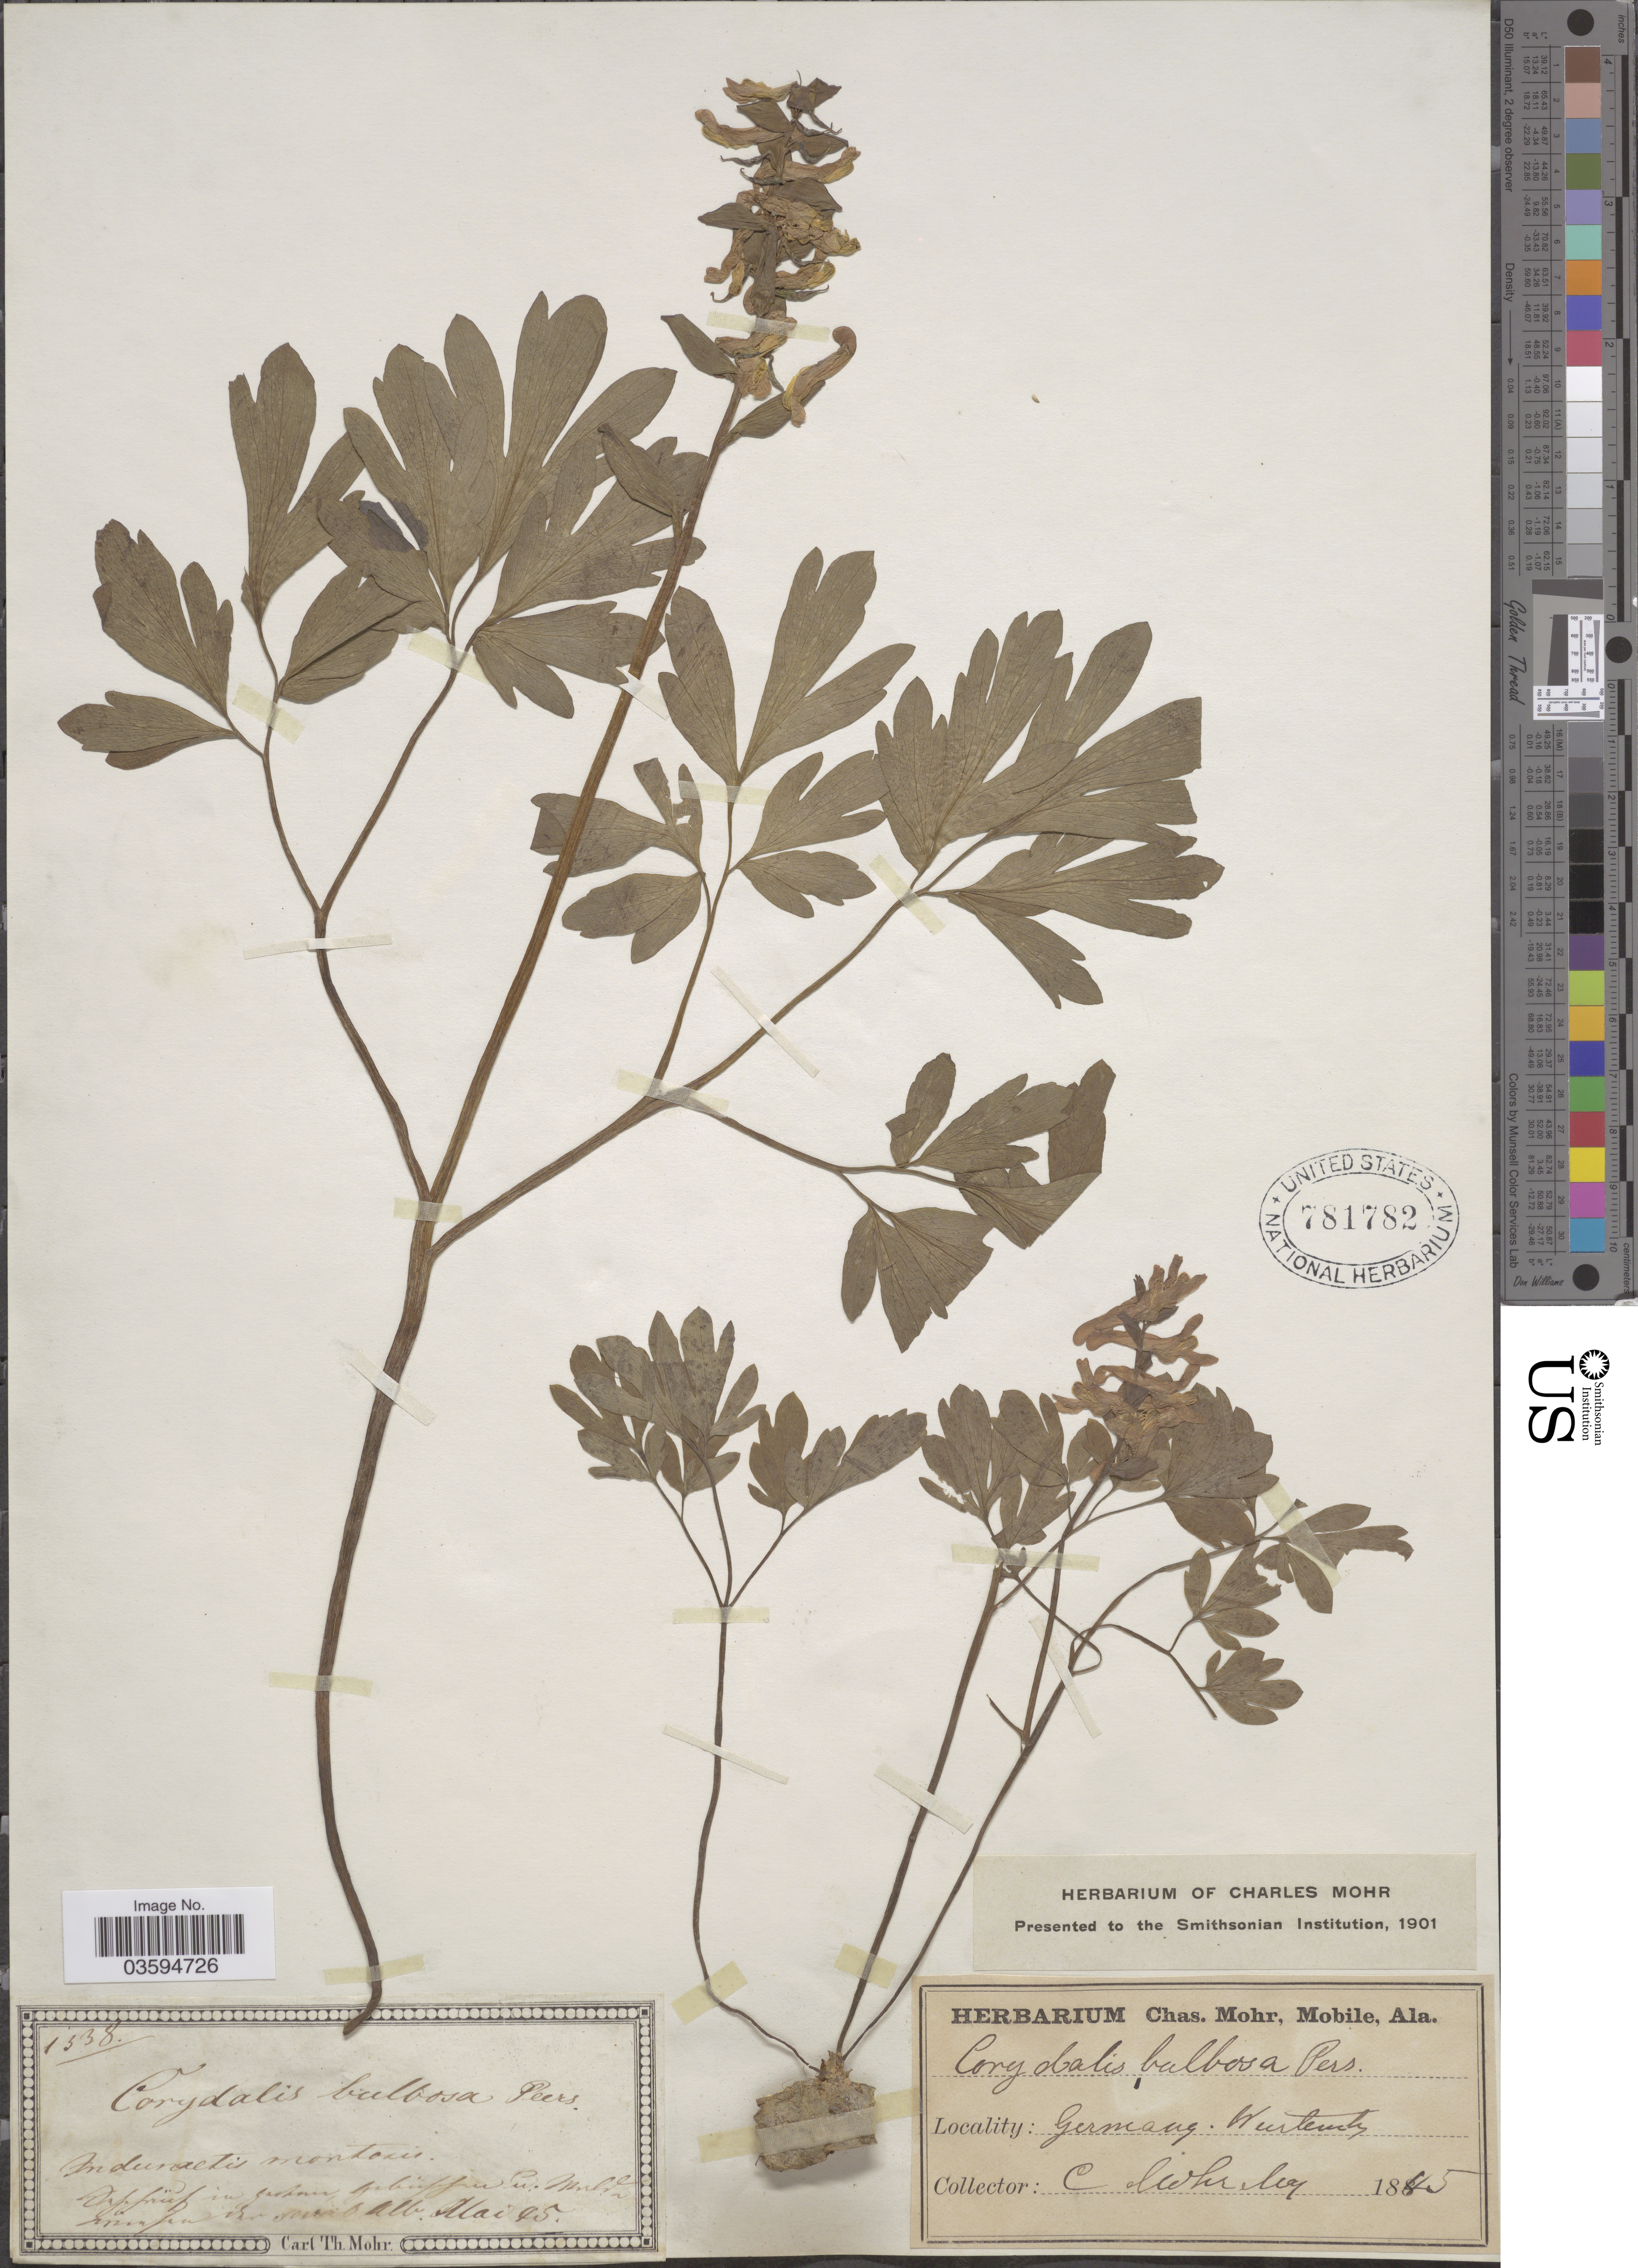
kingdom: Plantae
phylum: Tracheophyta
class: Magnoliopsida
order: Ranunculales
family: Papaveraceae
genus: Corydalis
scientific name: Corydalis solida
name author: (L.) Clairv.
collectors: C. T. Mohr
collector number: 1338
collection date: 1845-05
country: Germany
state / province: Baden-Württemberg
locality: Wurtenbg. In dumetis montonis [illegible text]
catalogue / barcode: US 781782